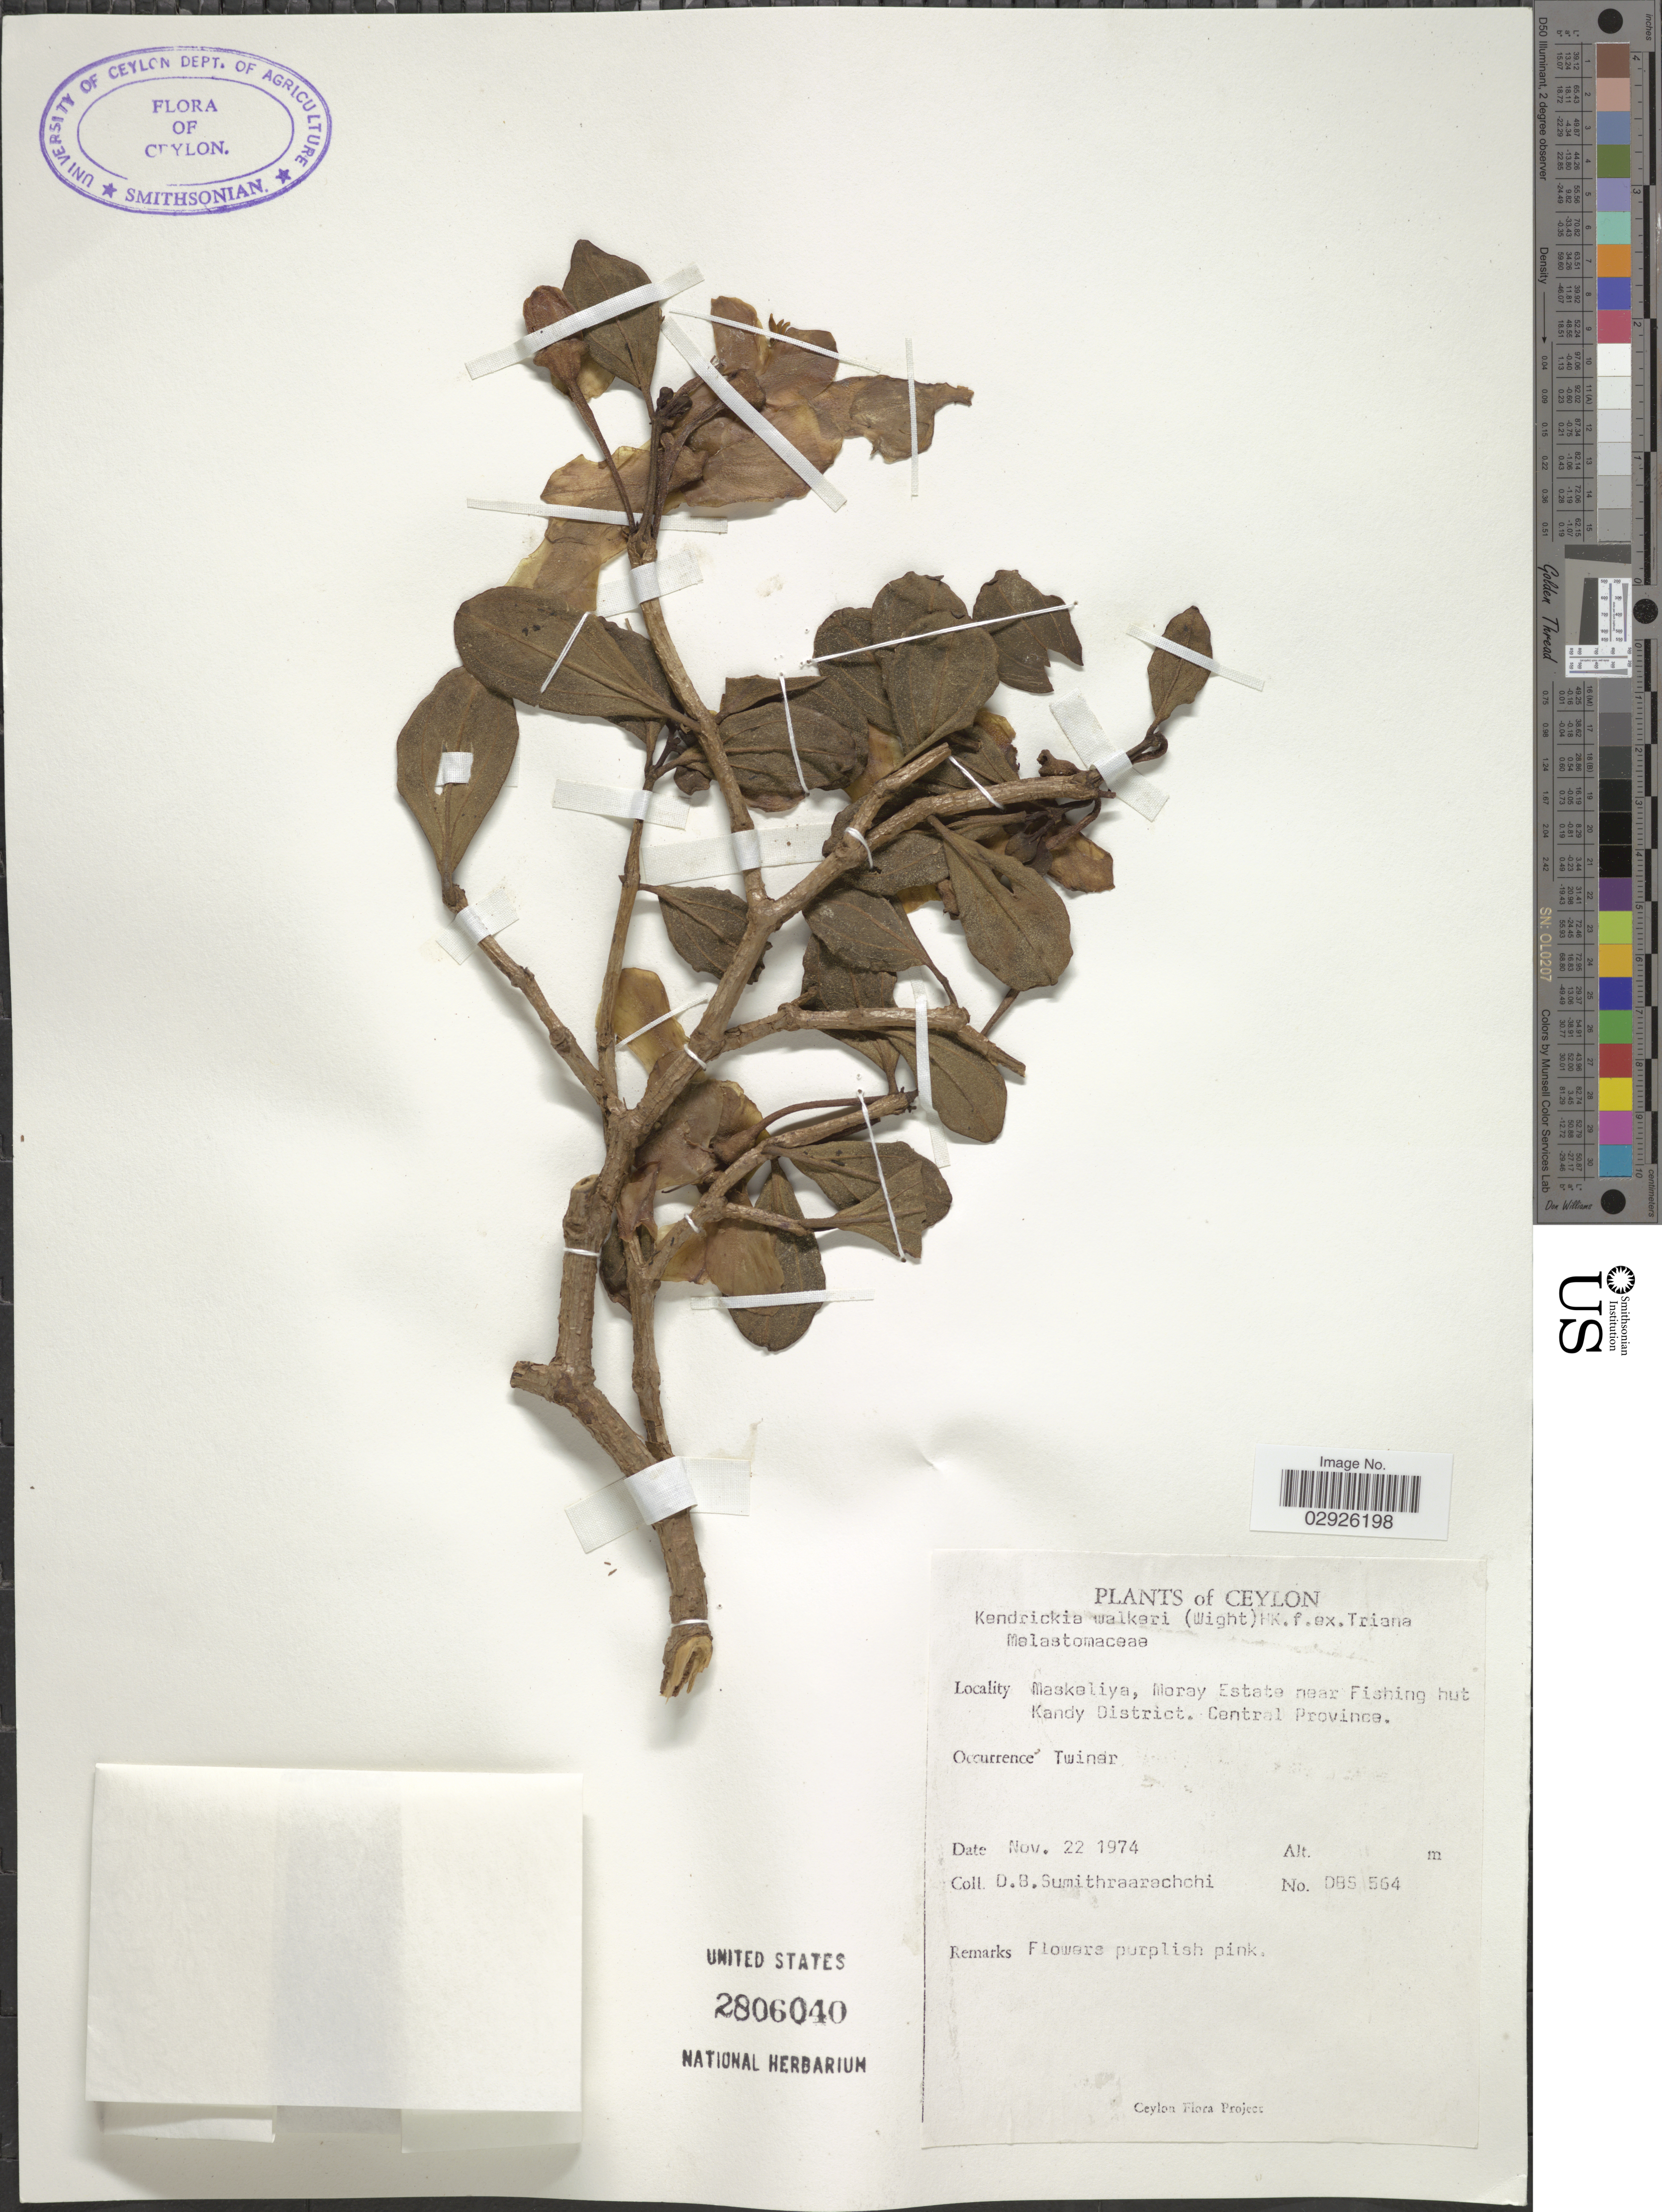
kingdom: Plantae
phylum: Tracheophyta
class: Magnoliopsida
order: Myrtales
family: Melastomataceae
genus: Kendrickia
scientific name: Kendrickia walkeri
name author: Hook. f.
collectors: D. B. Sumithraarachchi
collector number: DBS 564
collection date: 1974-11-22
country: Sri Lanka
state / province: Central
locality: Ceylon. Maskeliya, Moray Estate near Fishing hut. Kandy District.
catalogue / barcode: US 2806040